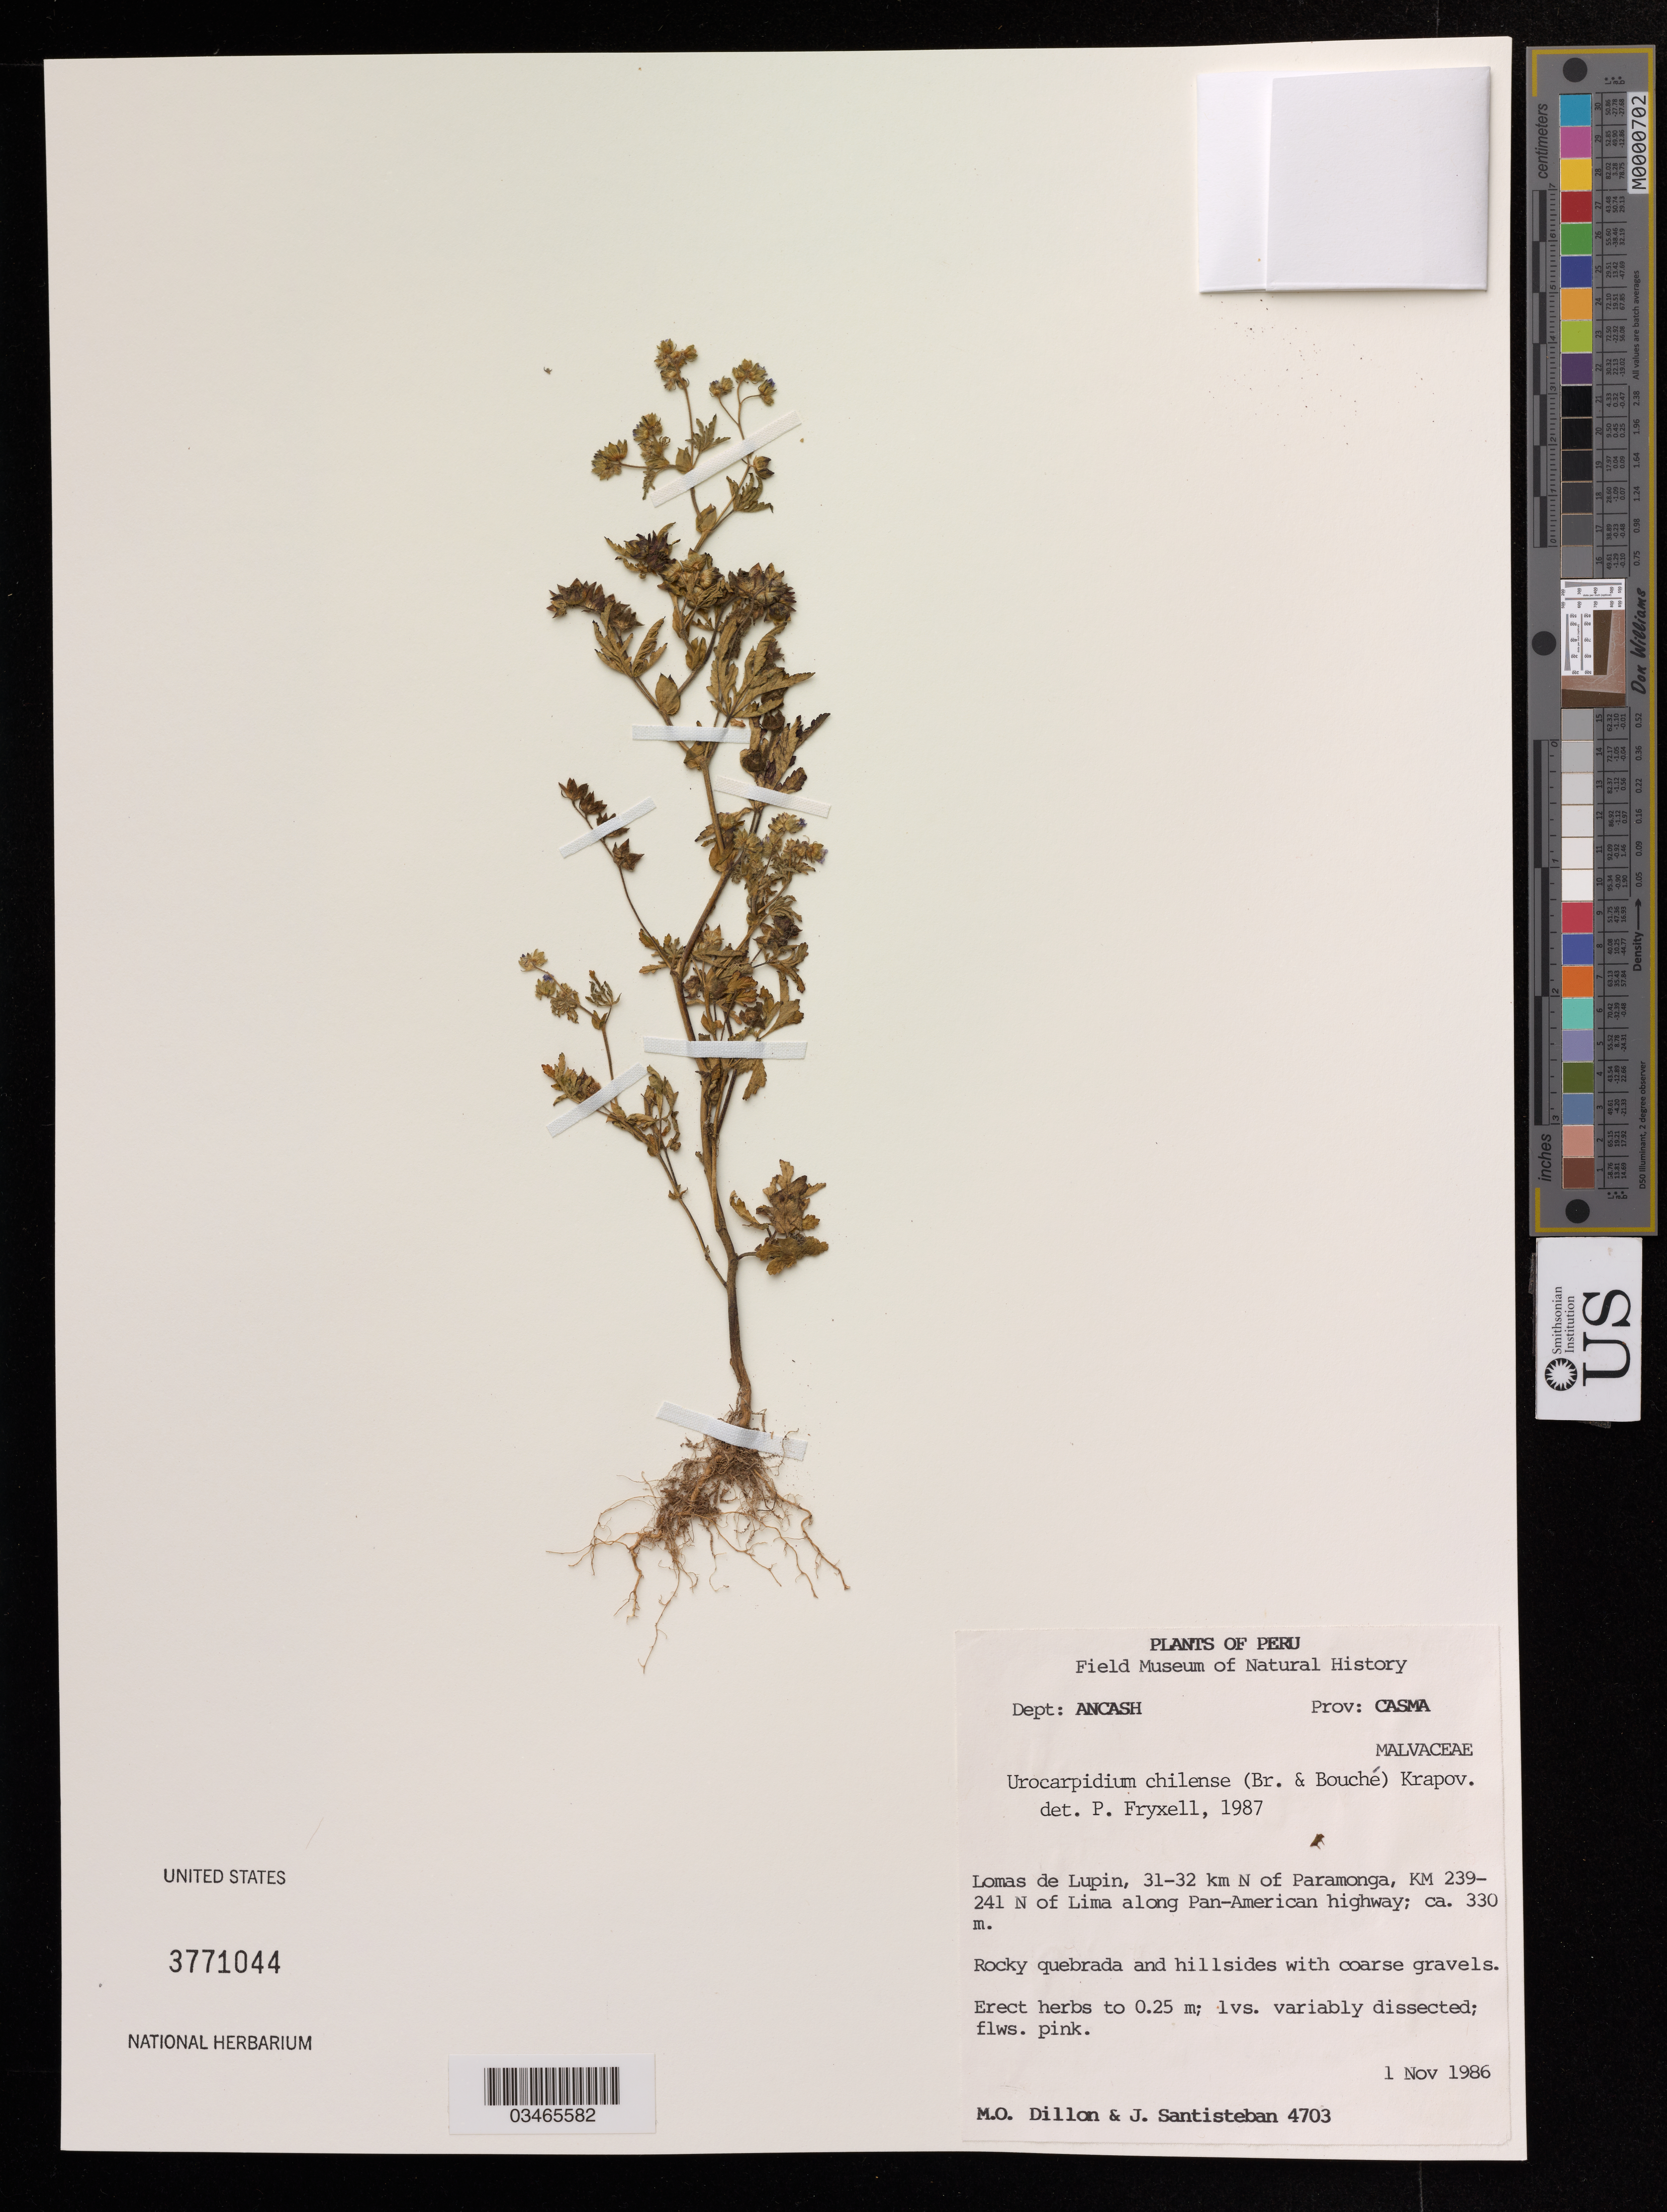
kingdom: Plantae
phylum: Tracheophyta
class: Magnoliopsida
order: Malvales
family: Malvaceae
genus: Fuertesimalva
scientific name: Fuertesimalva chilensis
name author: (A. Braun & C.D. Bouché) Fryxell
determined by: Dorr, Laurence J., Curator (BOT), Smithsonian Institution - National Museum of Natural History (UNITED STATES)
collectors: M. O. Dillon & J. Santisteban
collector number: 4703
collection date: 1986-11-01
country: Peru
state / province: Ancash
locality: Prov: Casma. Lomas de Lupin, 31-32 km N of Paramonga, KM 239-241 N of Lima along Pan-American highway.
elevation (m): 330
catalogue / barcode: US 3771044